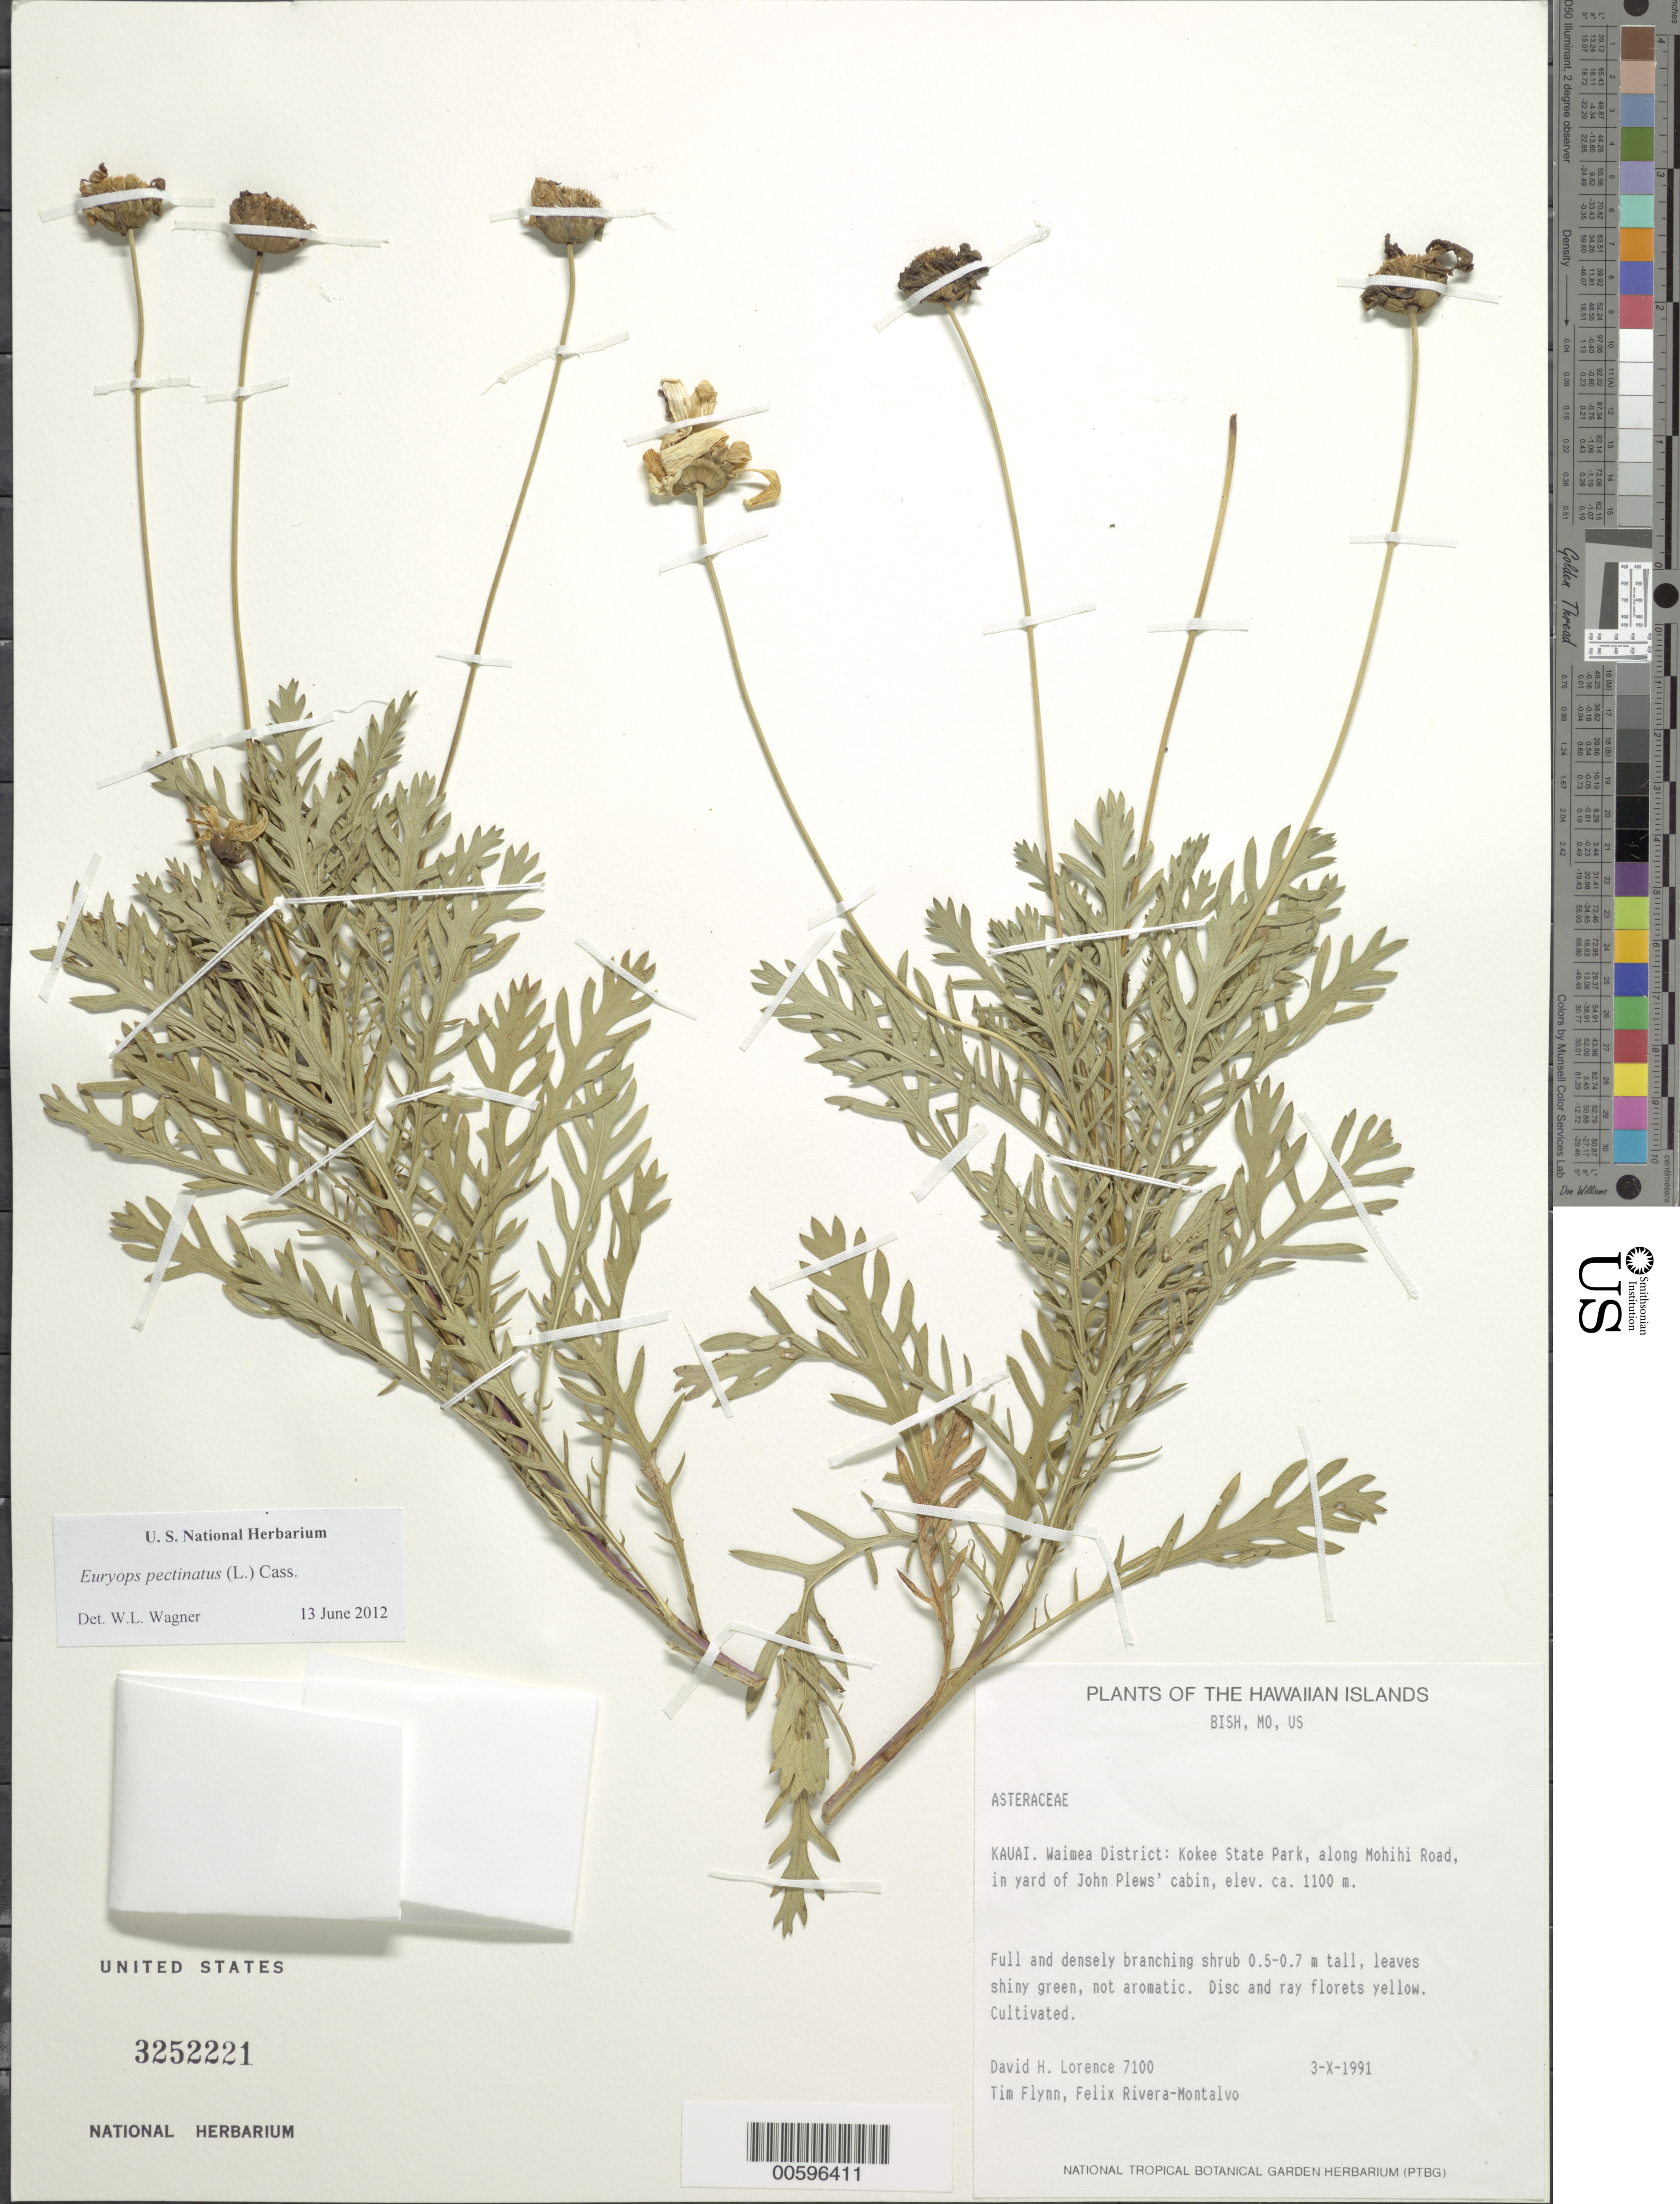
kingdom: Plantae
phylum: Tracheophyta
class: Magnoliopsida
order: Asterales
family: Asteraceae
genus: Euryops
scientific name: Euryops pectinatus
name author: (L.) Cass.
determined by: Wagner, W. L., (BOT), Smithsonian Institution - National Museum of Natural History (UNITED STATES)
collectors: D. Lorence, T. W. Flynn & F. Rivera-Montalvo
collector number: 7100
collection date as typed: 3 Oct 1991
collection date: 1991-10-03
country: United States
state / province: Hawaii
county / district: Kauai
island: Kaua'i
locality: Waimea Dist: Kokee State Park, along Mohihi Rd, in yard of John Plews' cabin.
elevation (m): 1100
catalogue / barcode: US 3252221